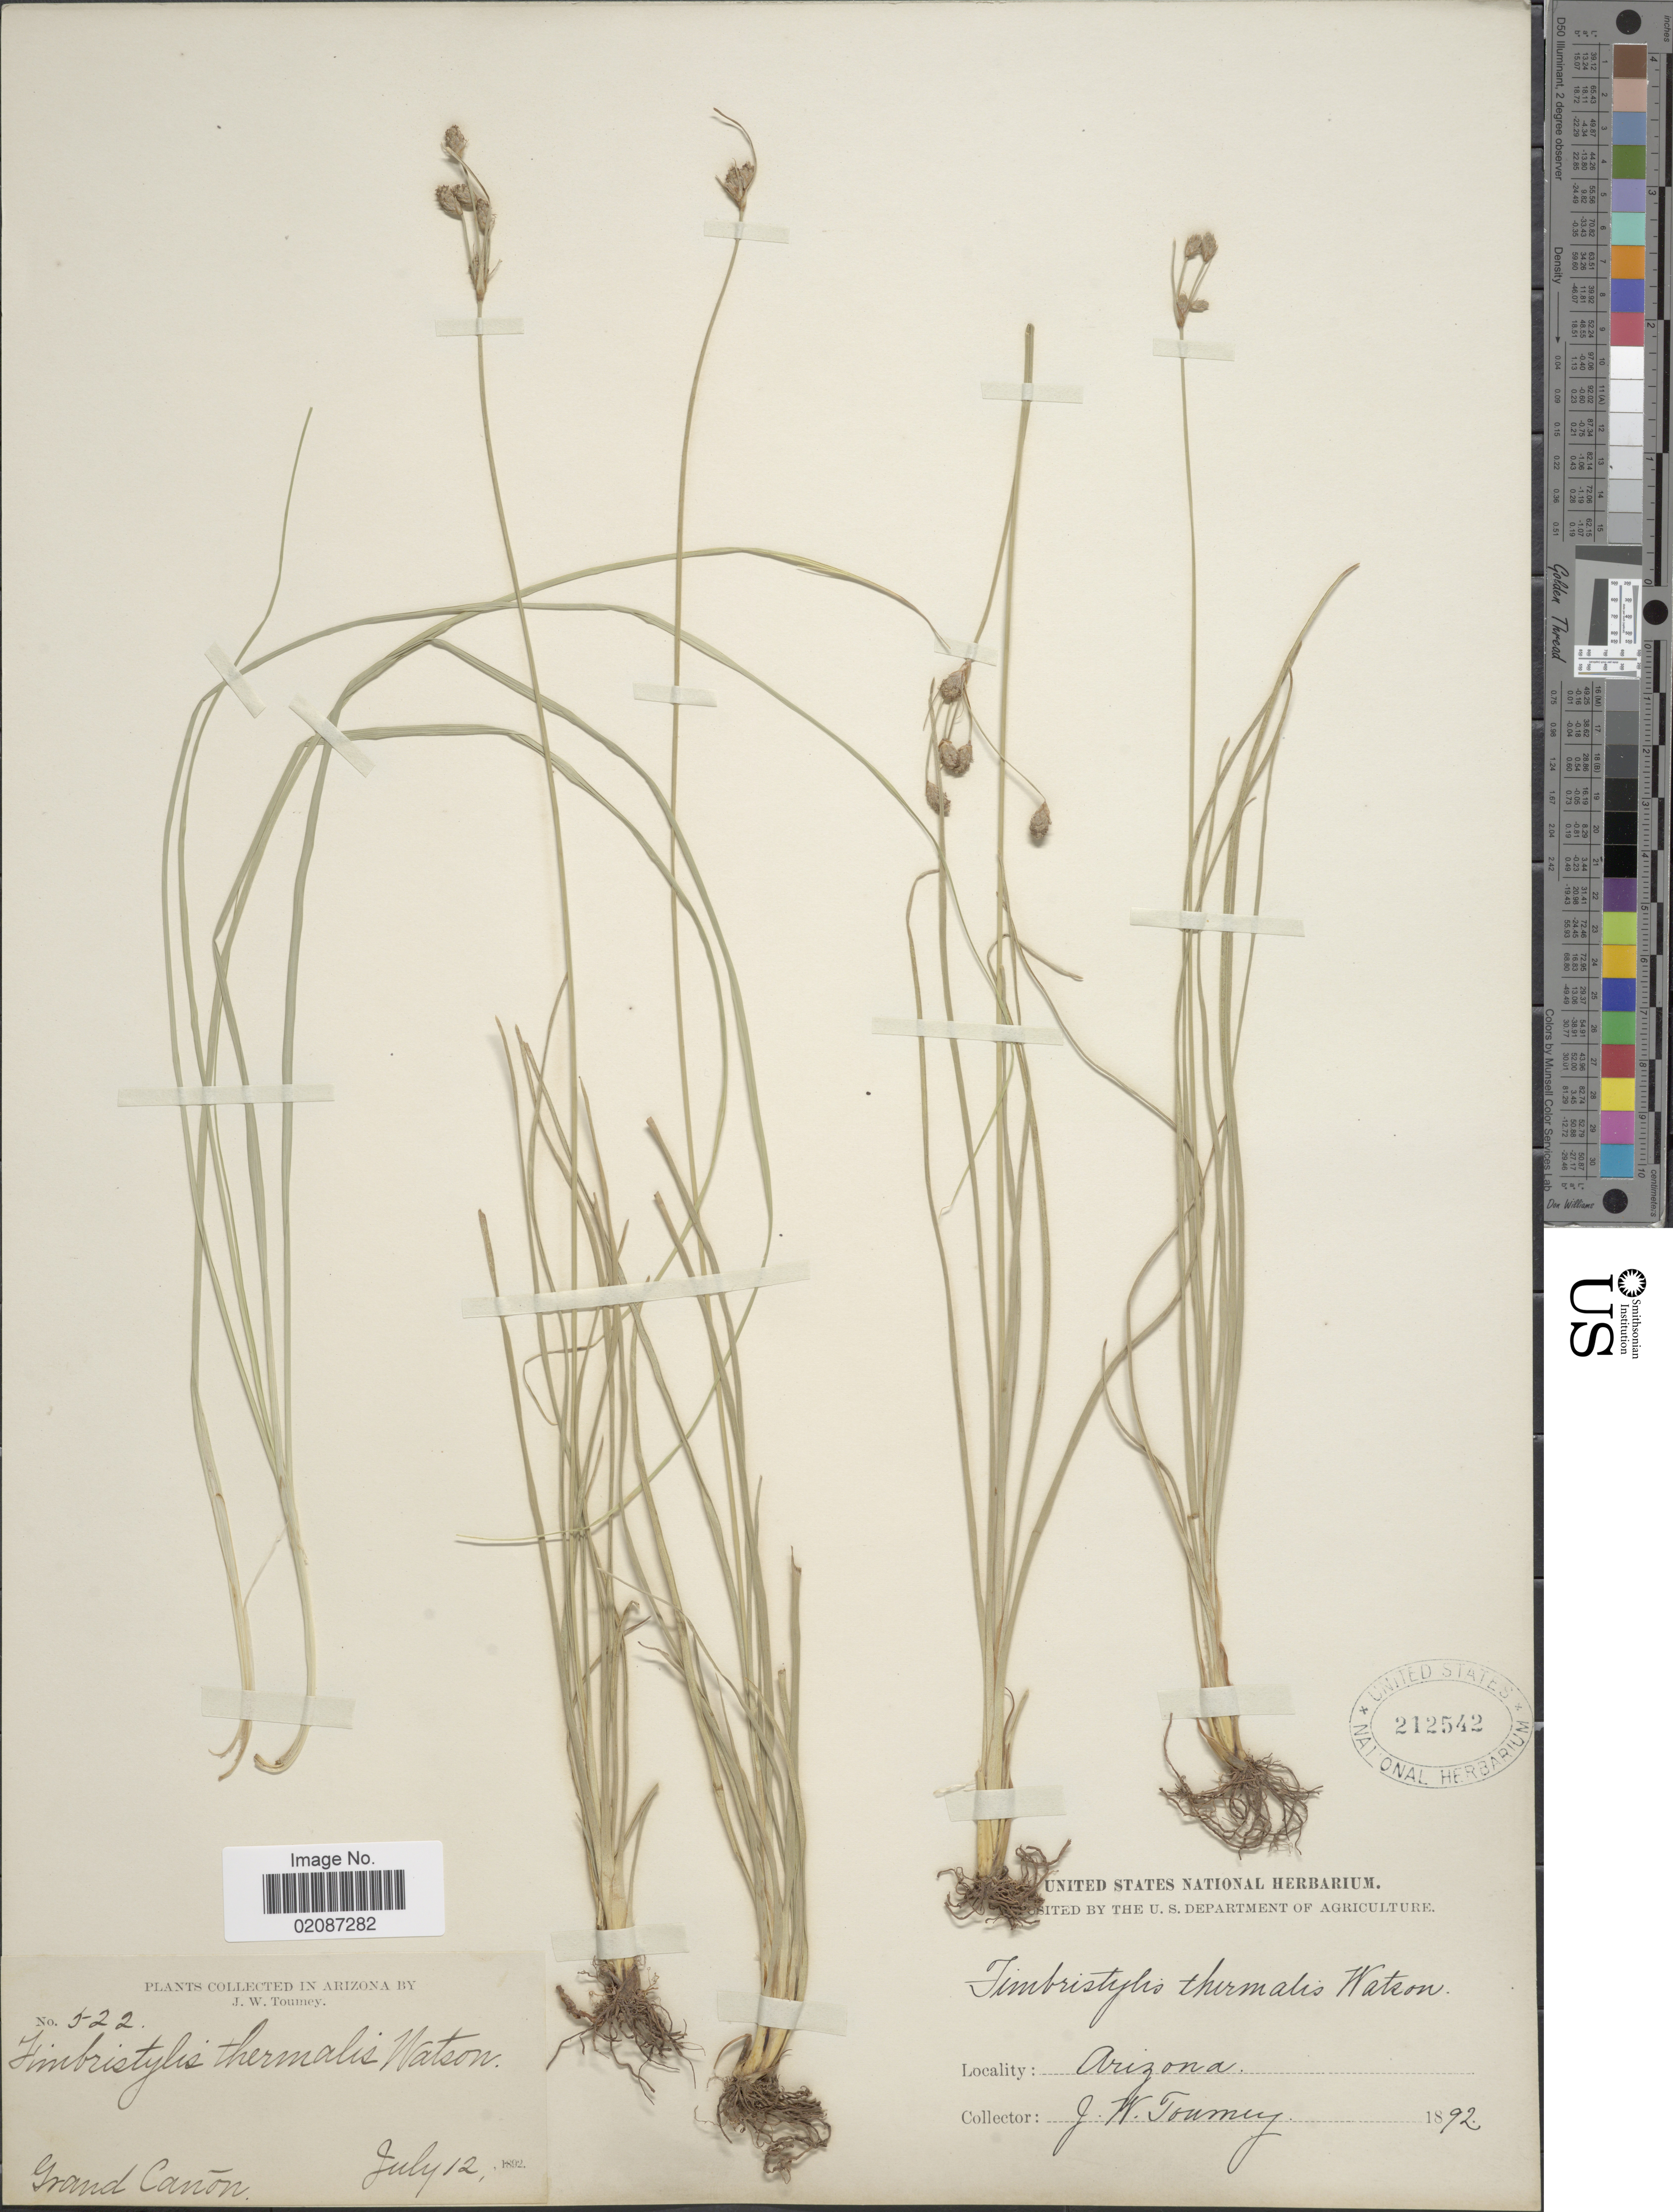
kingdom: Plantae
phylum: Tracheophyta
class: Liliopsida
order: Poales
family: Cyperaceae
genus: Fimbristylis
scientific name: Fimbristylis thermalis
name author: S. Watson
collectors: J. W. Toumey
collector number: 522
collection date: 1892-07-12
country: United States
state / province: Arizona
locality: Grand Canyon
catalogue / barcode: US 212542